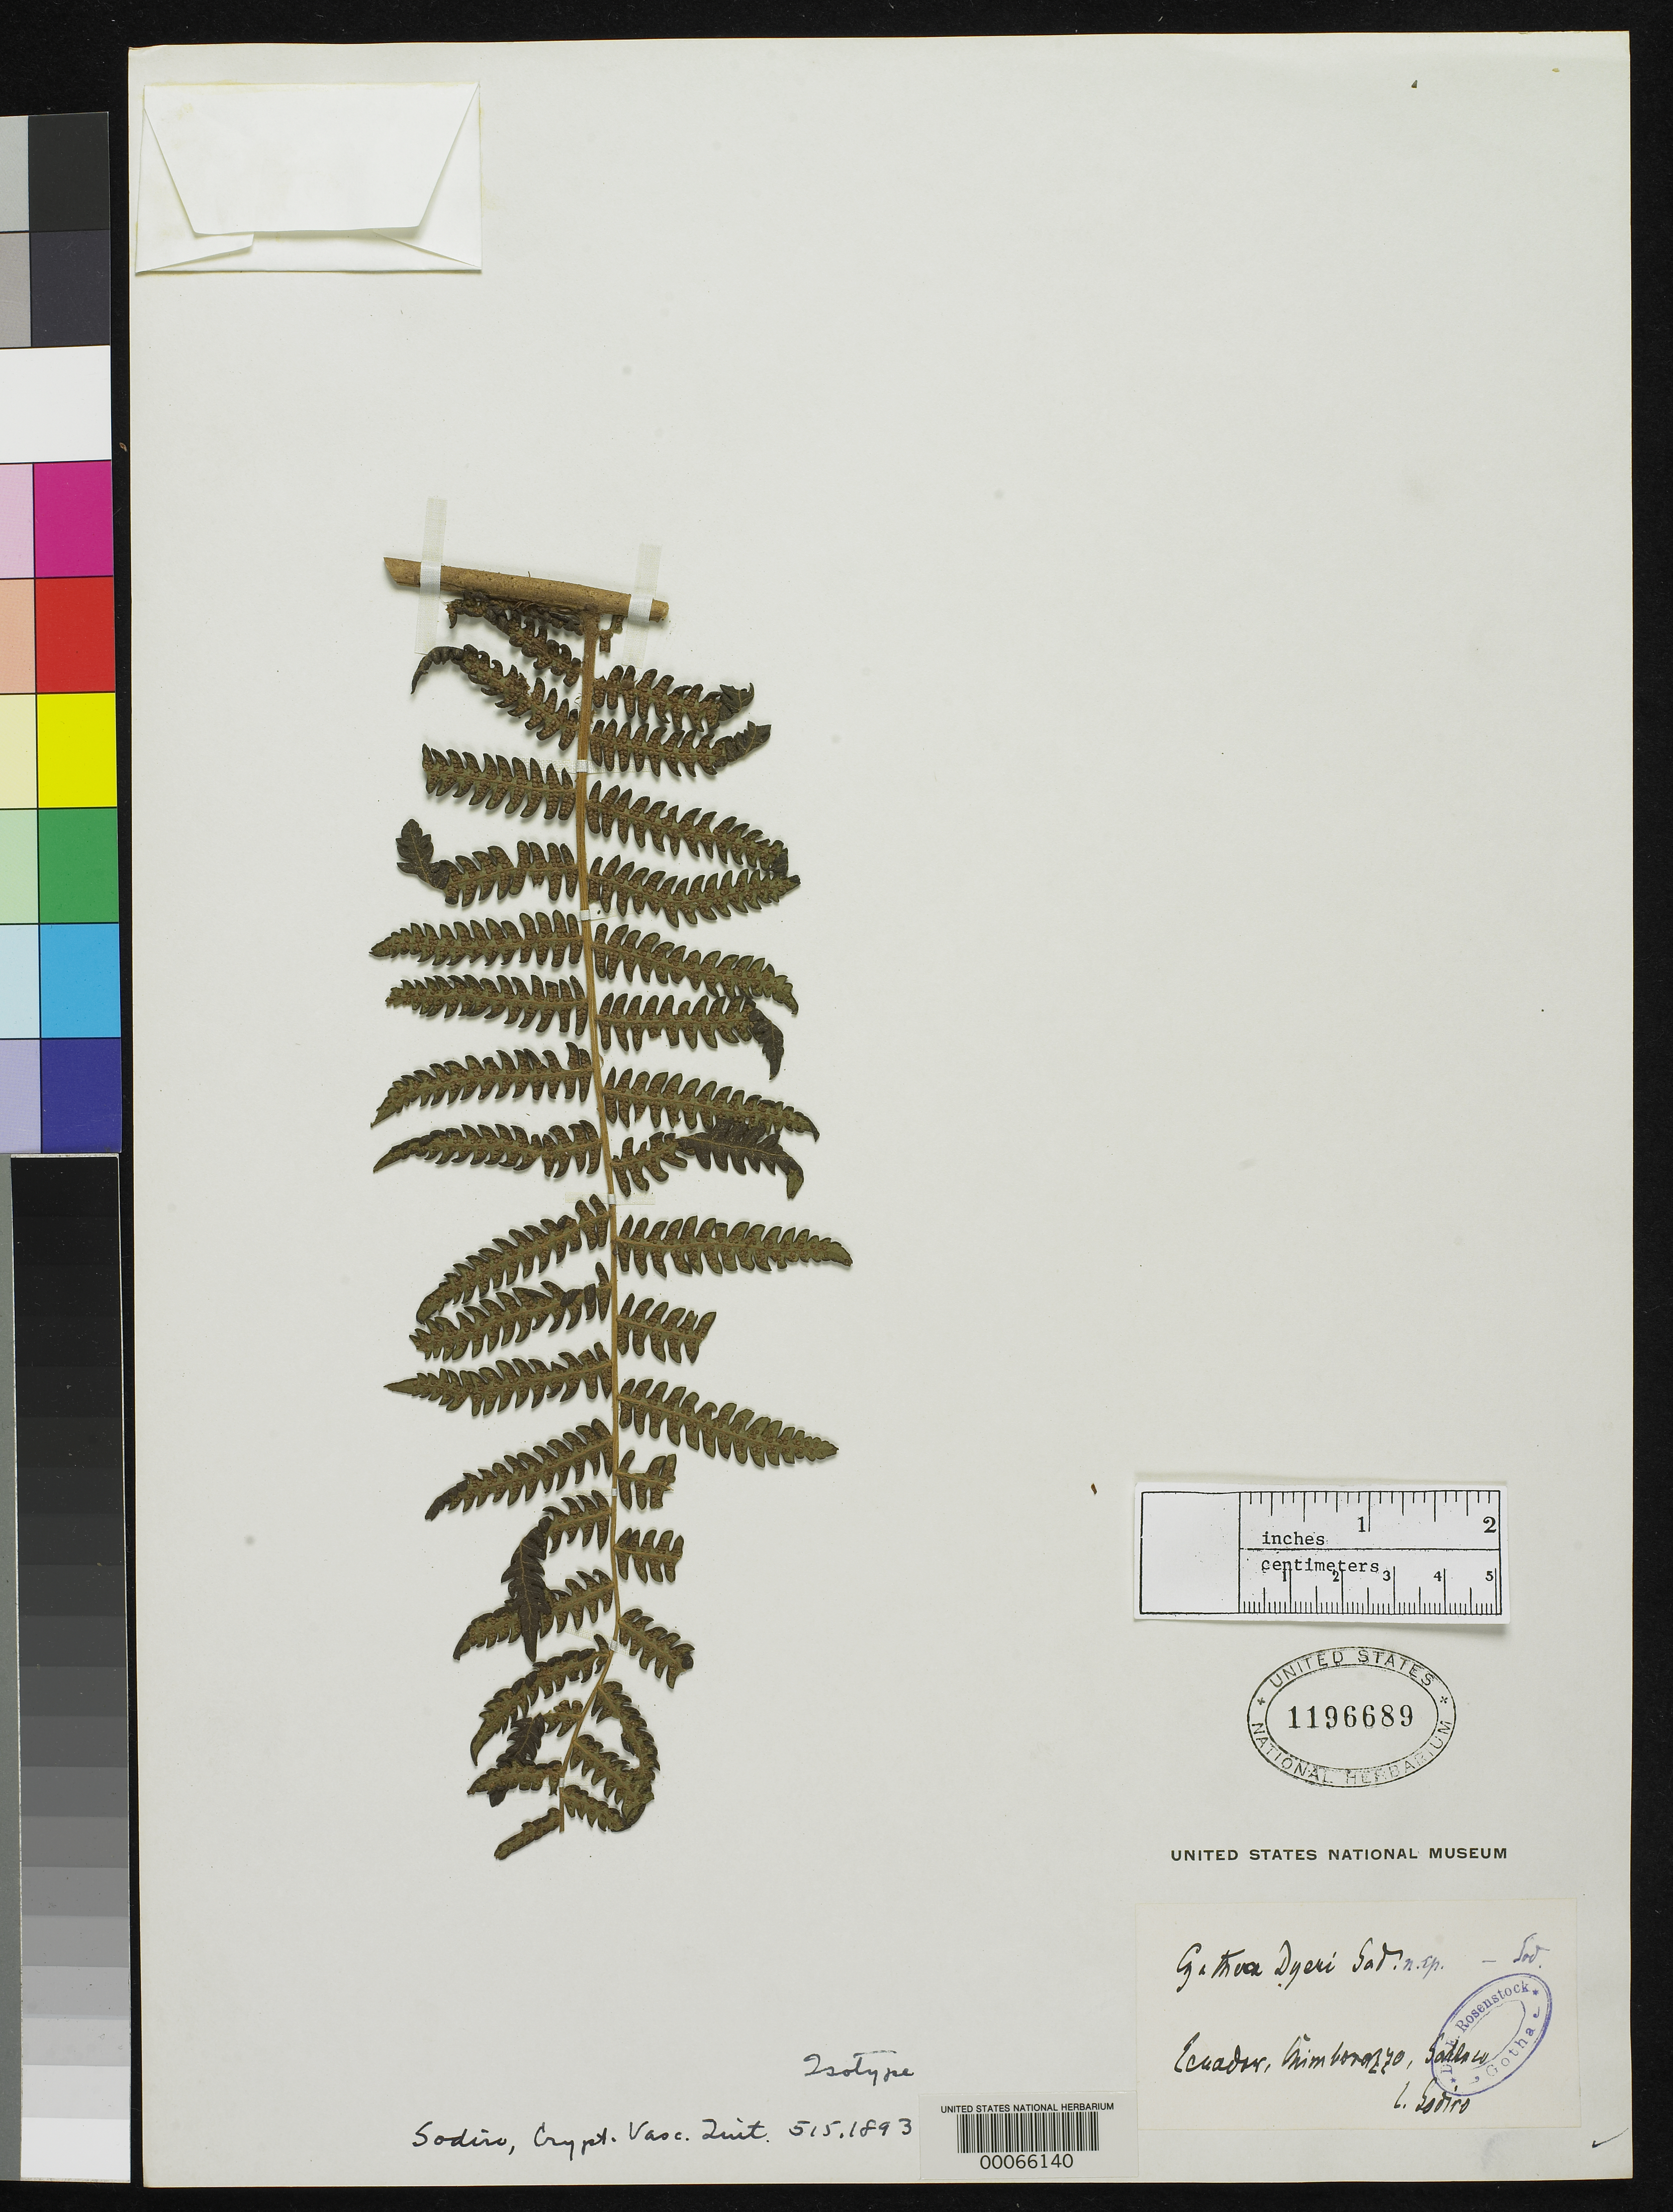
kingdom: Plantae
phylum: Tracheophyta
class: Polypodiopsida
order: Cyatheales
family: Cyatheaceae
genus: Cyathea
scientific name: Cyathea dyeri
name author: Sodiro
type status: Type Collection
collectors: L. Sodiro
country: Ecuador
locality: Chimborazo.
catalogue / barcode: US 1196689